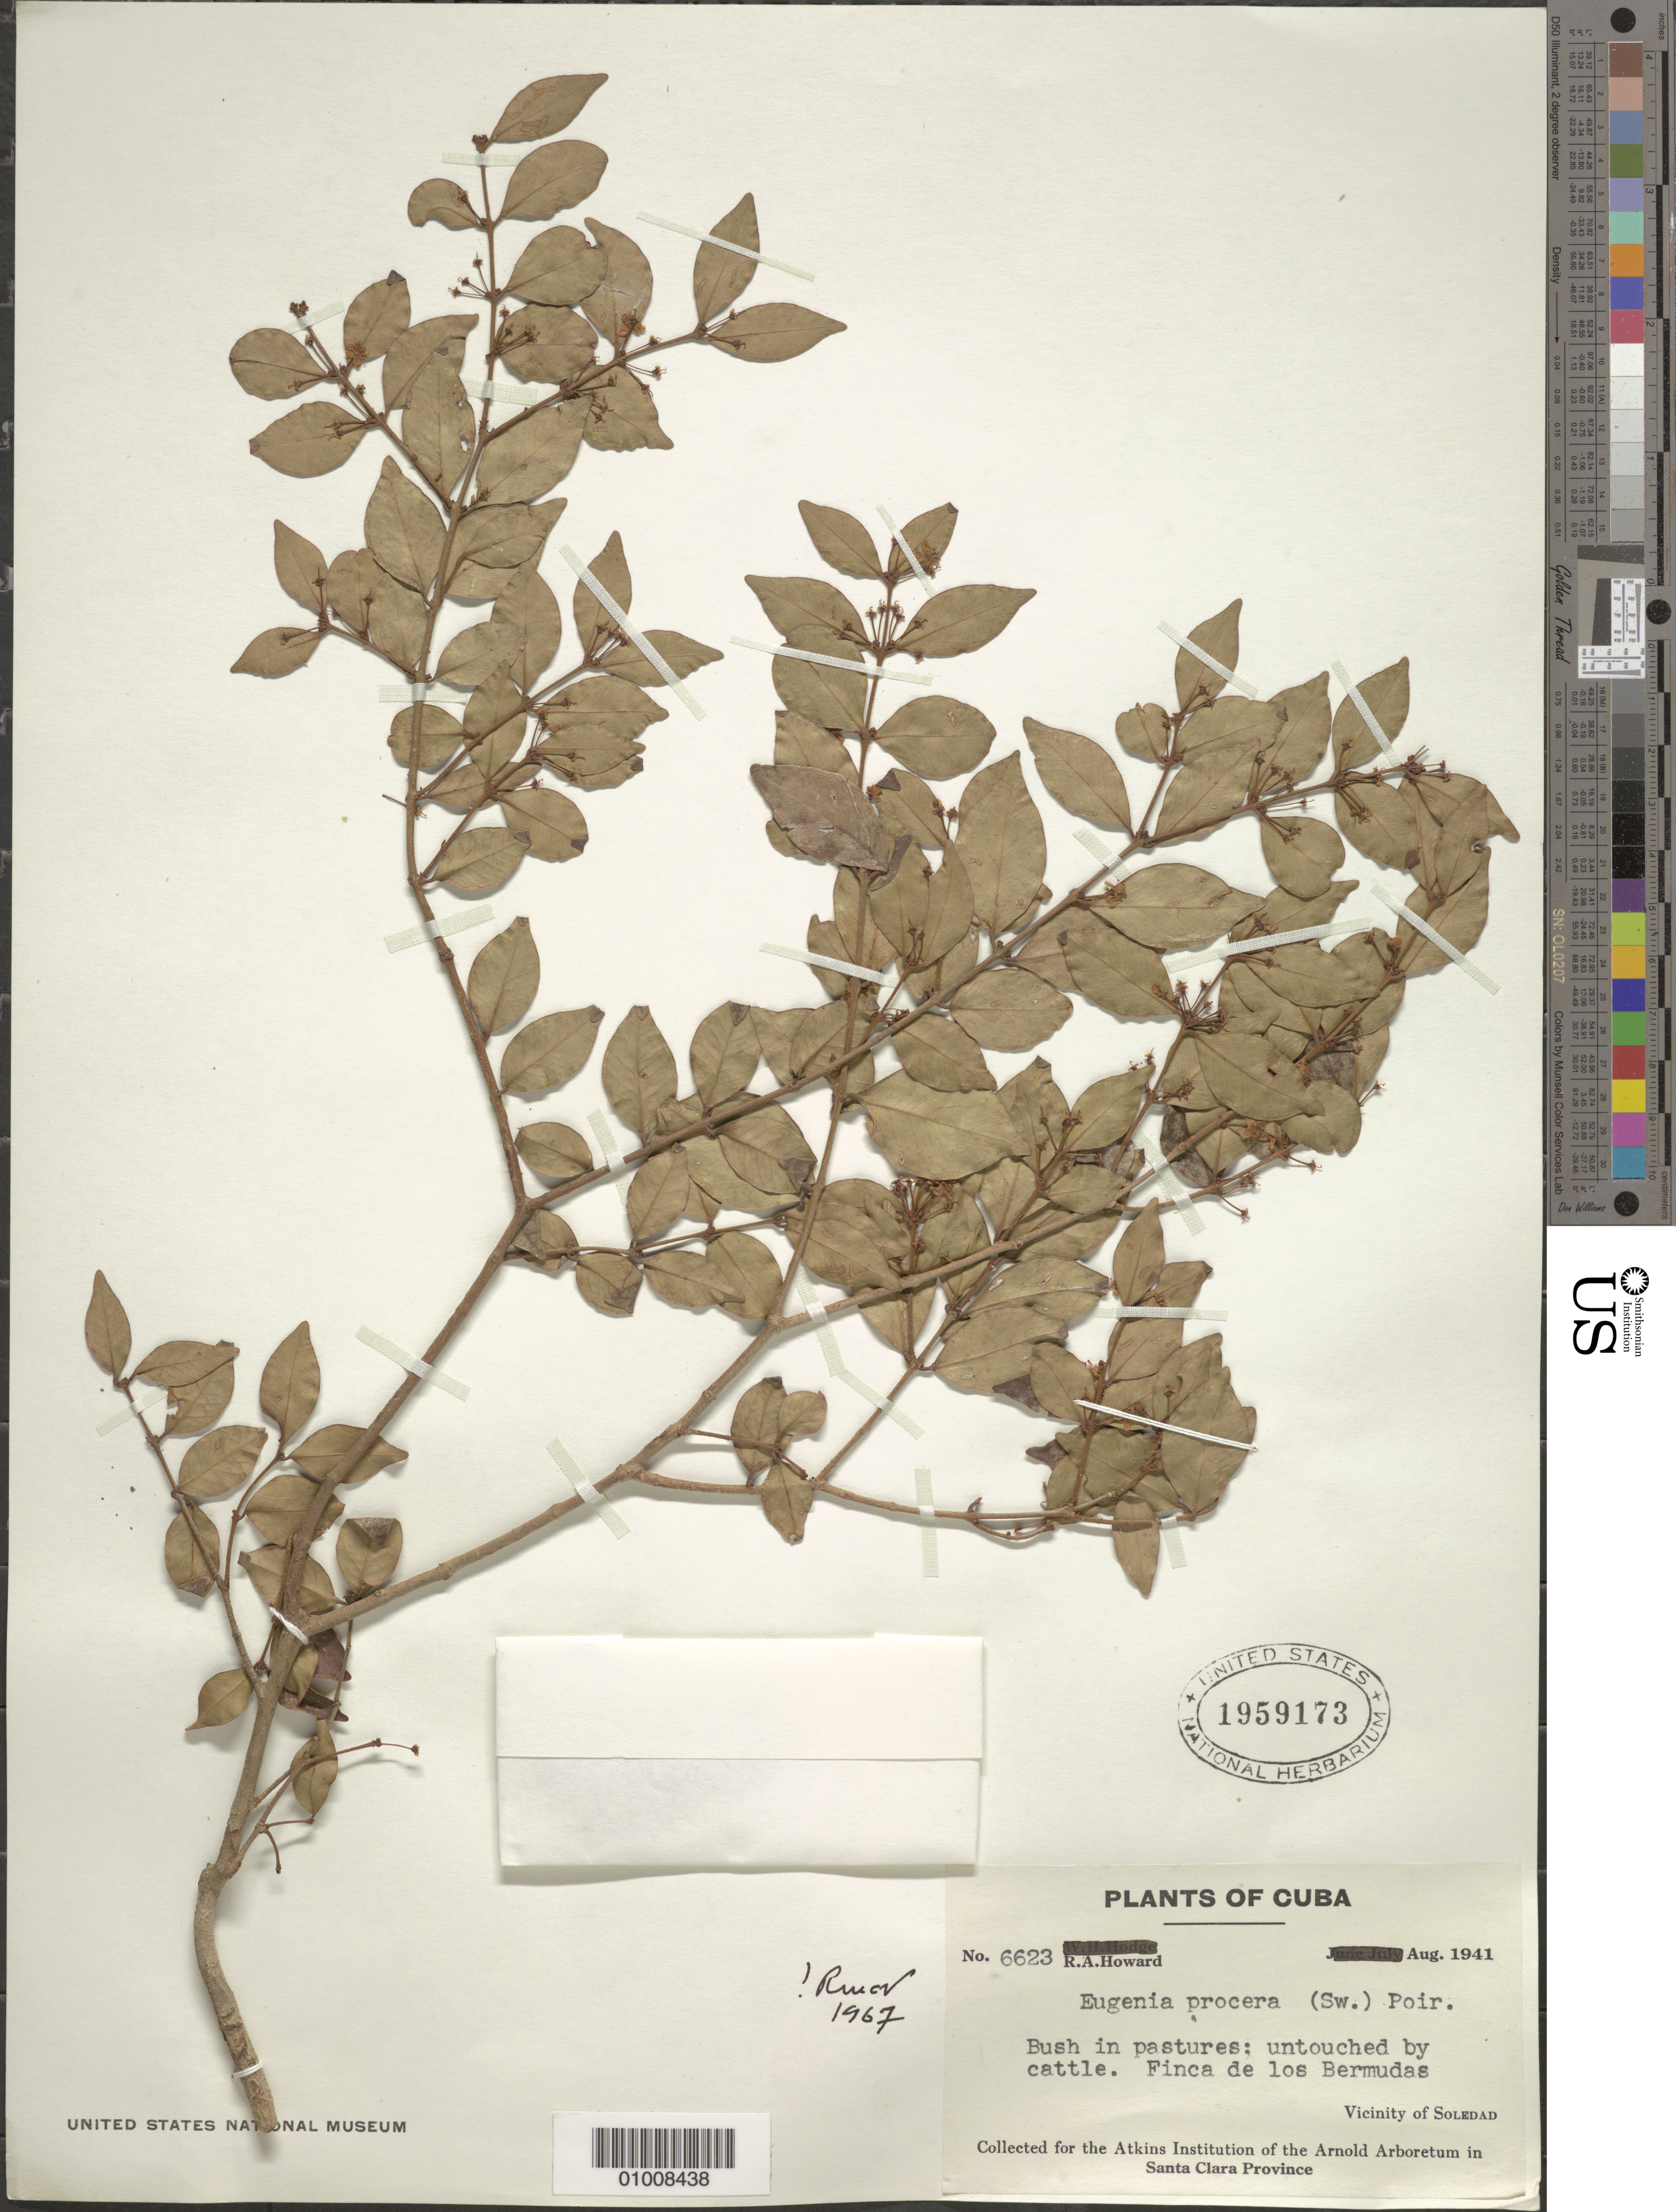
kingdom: Plantae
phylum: Tracheophyta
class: Magnoliopsida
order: Myrtales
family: Myrtaceae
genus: Eugenia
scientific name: Eugenia procera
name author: (Sw.) Poir.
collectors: R. A. Howard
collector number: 6623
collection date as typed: Aug 1941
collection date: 1941-08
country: Cuba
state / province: Cienfuegos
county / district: Santa Clara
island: Cuba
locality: Finca de los Bermudas, vicinity of Soledad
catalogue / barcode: US 1959173